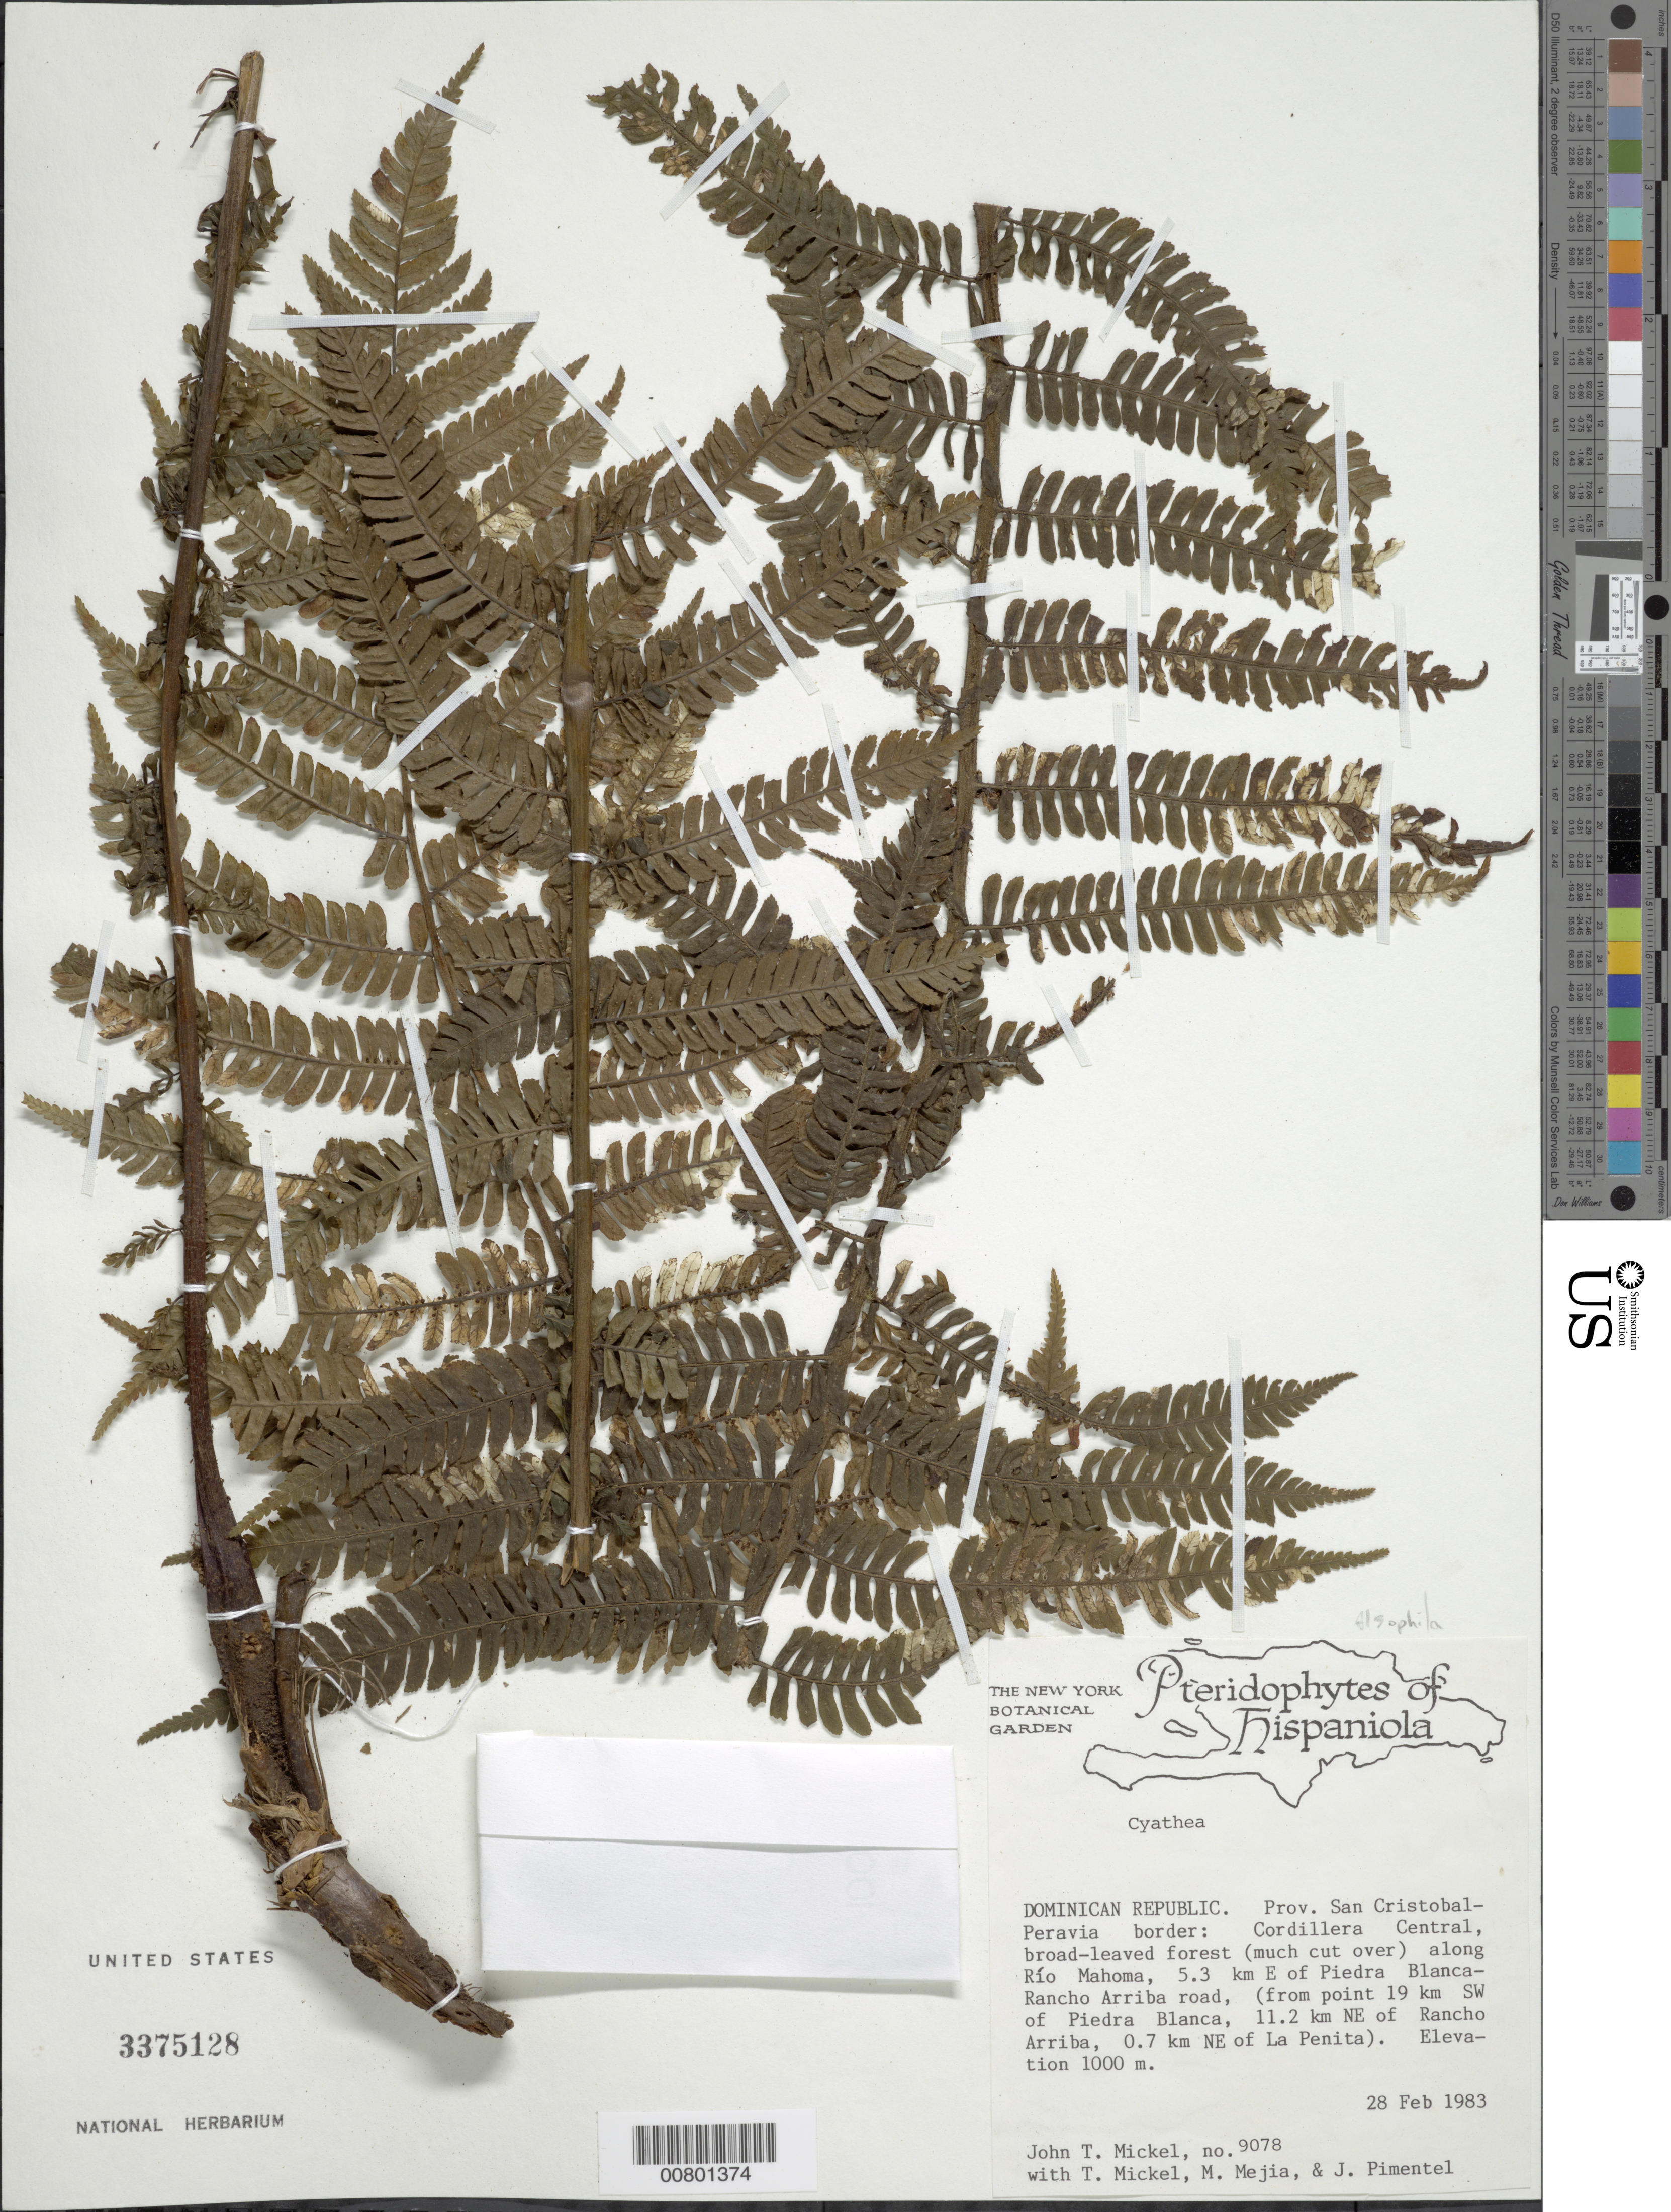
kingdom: Plantae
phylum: Tracheophyta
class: Polypodiopsida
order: Cyatheales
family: Cyatheaceae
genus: Alsophila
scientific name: Alsophila sp.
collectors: J. T. Mickel, T. Mickel, M. Mejia & J. Pimentel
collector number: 9078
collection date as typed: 28 Feb 1983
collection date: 1983-02-28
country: Dominican Republic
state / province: San Cristobal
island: Hispaniola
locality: Prov. San Cristobal-Peravia border, Cordillera Central, along Río Mahoma, 5.3 km E of Piedra Blanca-Rancho Arriba road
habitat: Broad-leaved forest (much cut-over)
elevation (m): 1000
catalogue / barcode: US 3375128